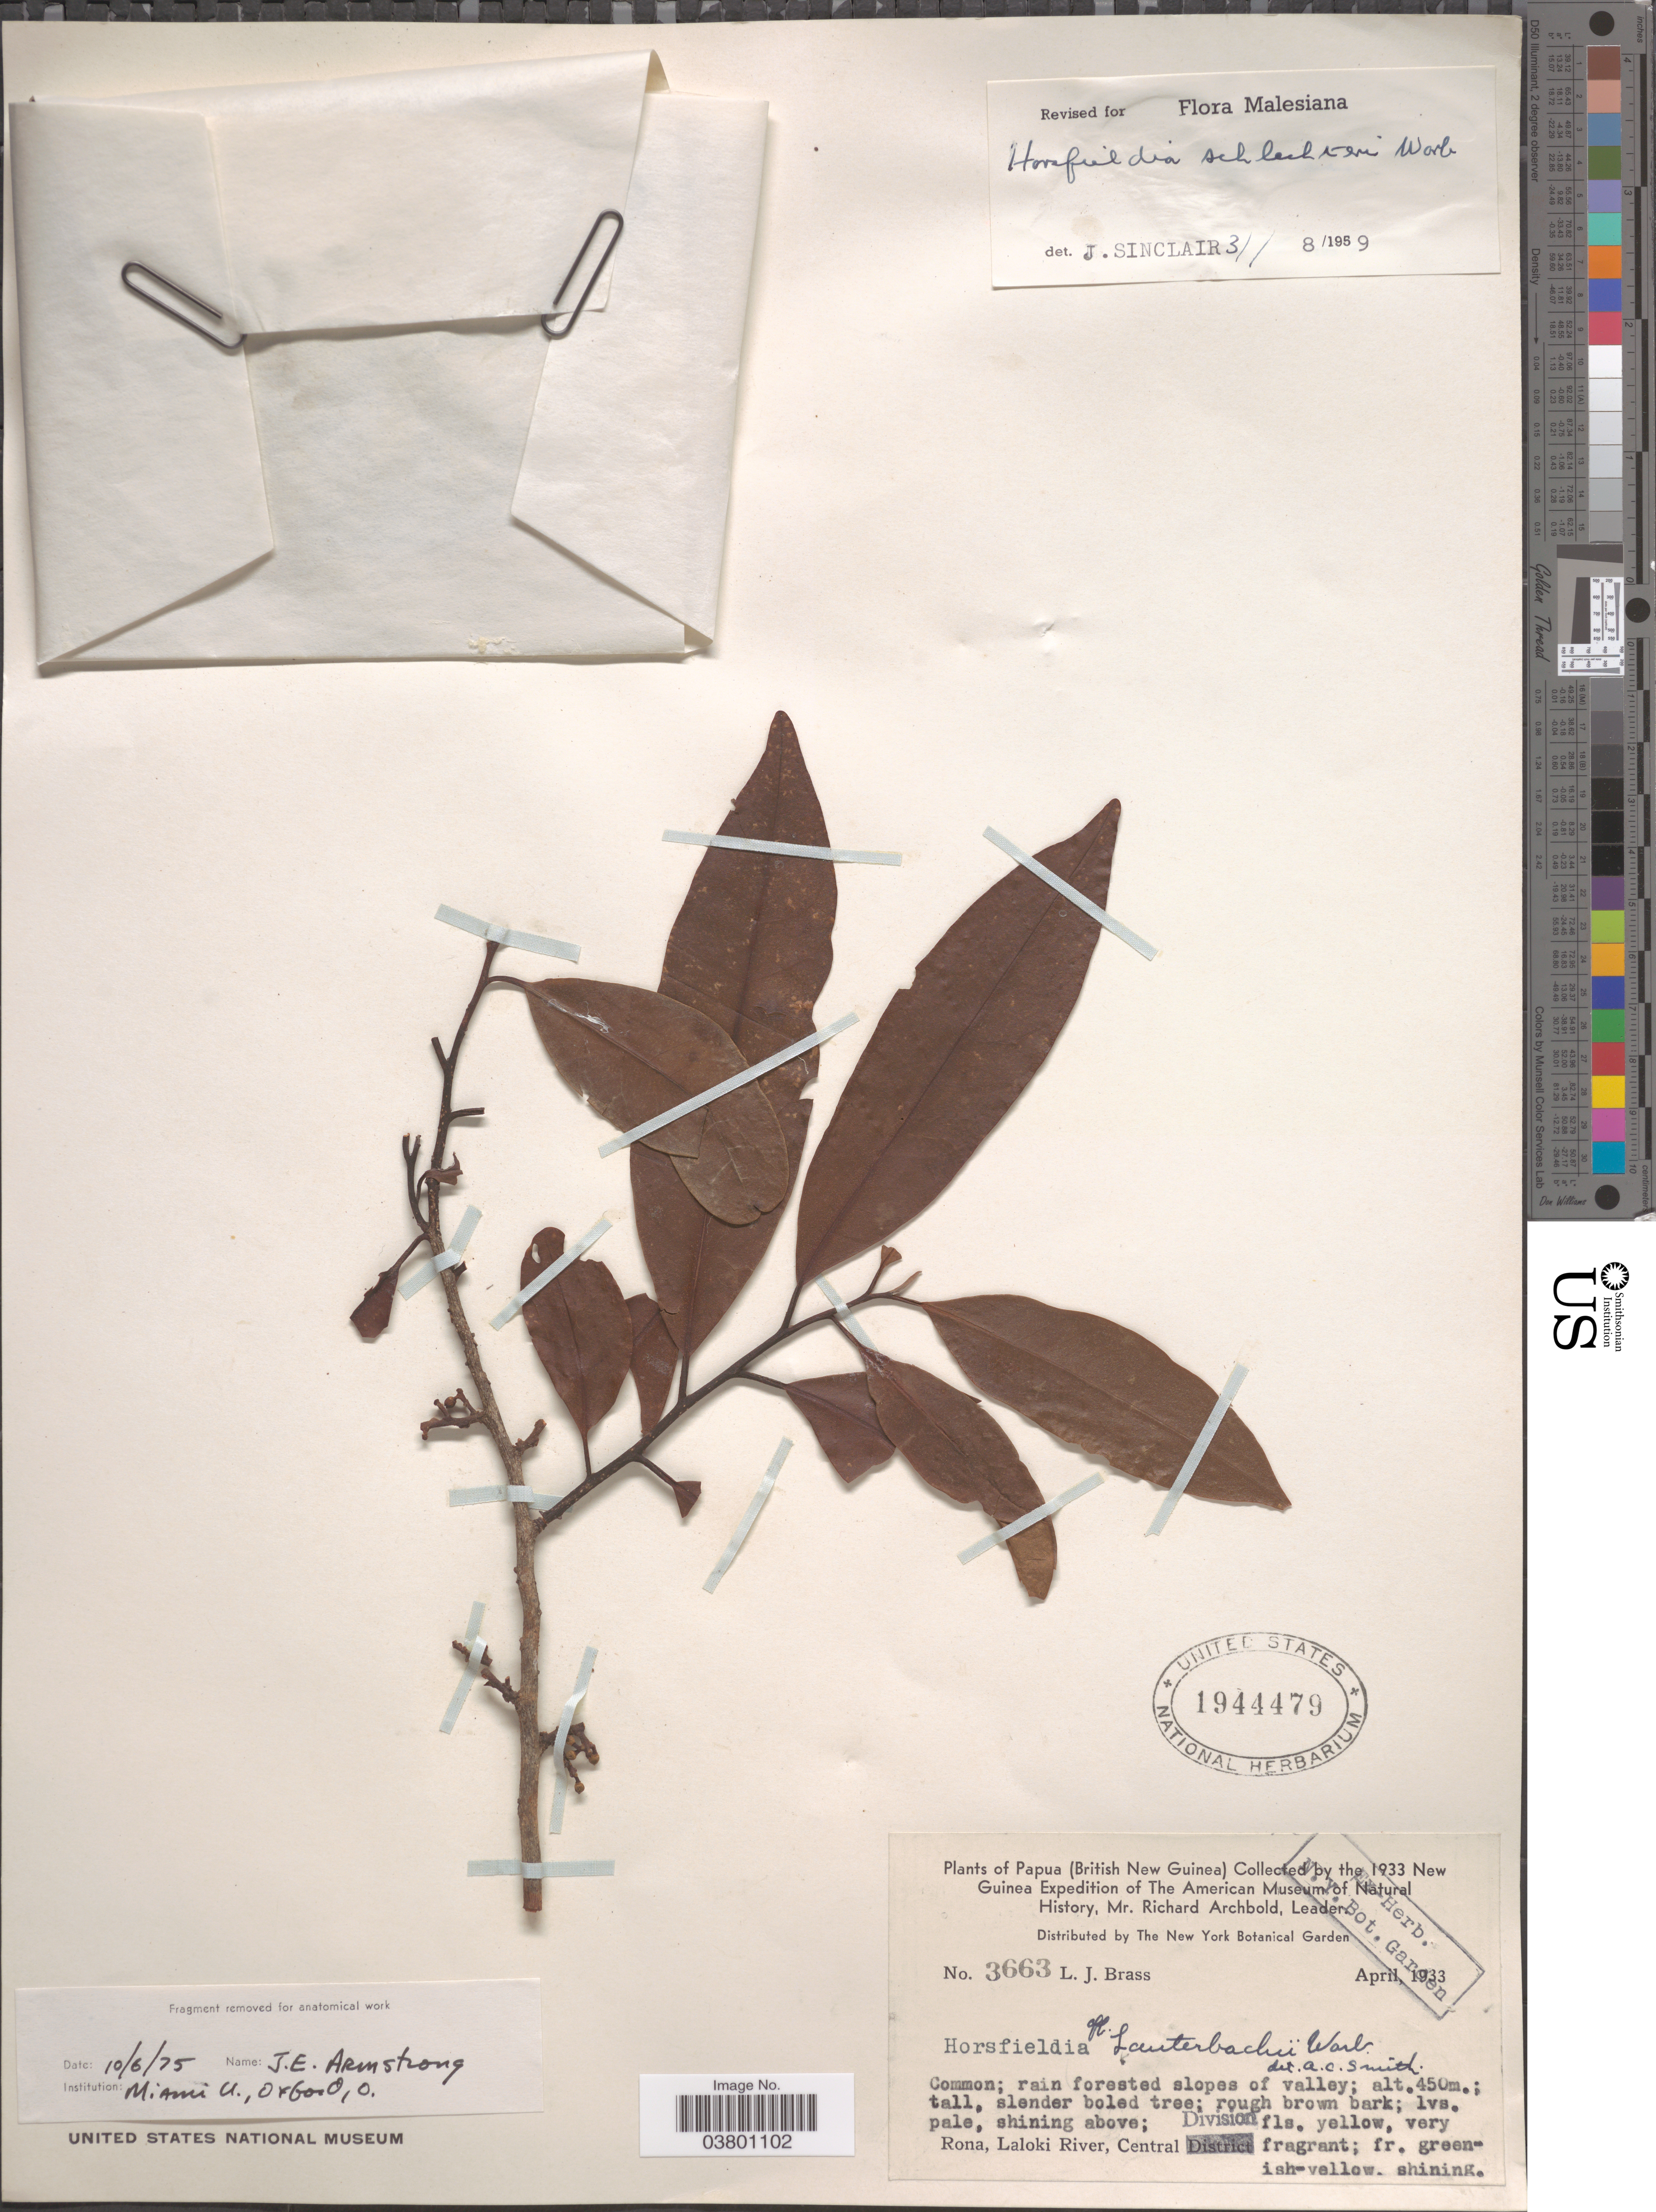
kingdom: Plantae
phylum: Tracheophyta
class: Magnoliopsida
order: Magnoliales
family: Myristicaceae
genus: Horsfieldia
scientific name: Horsfieldia schlechteri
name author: Warb.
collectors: L. J. Brass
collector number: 3663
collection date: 1933-04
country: Papua New Guinea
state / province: Central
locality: Papua (British New Guinea). Rona, Laloki River, Central Division.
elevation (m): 450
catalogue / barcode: US 1944479